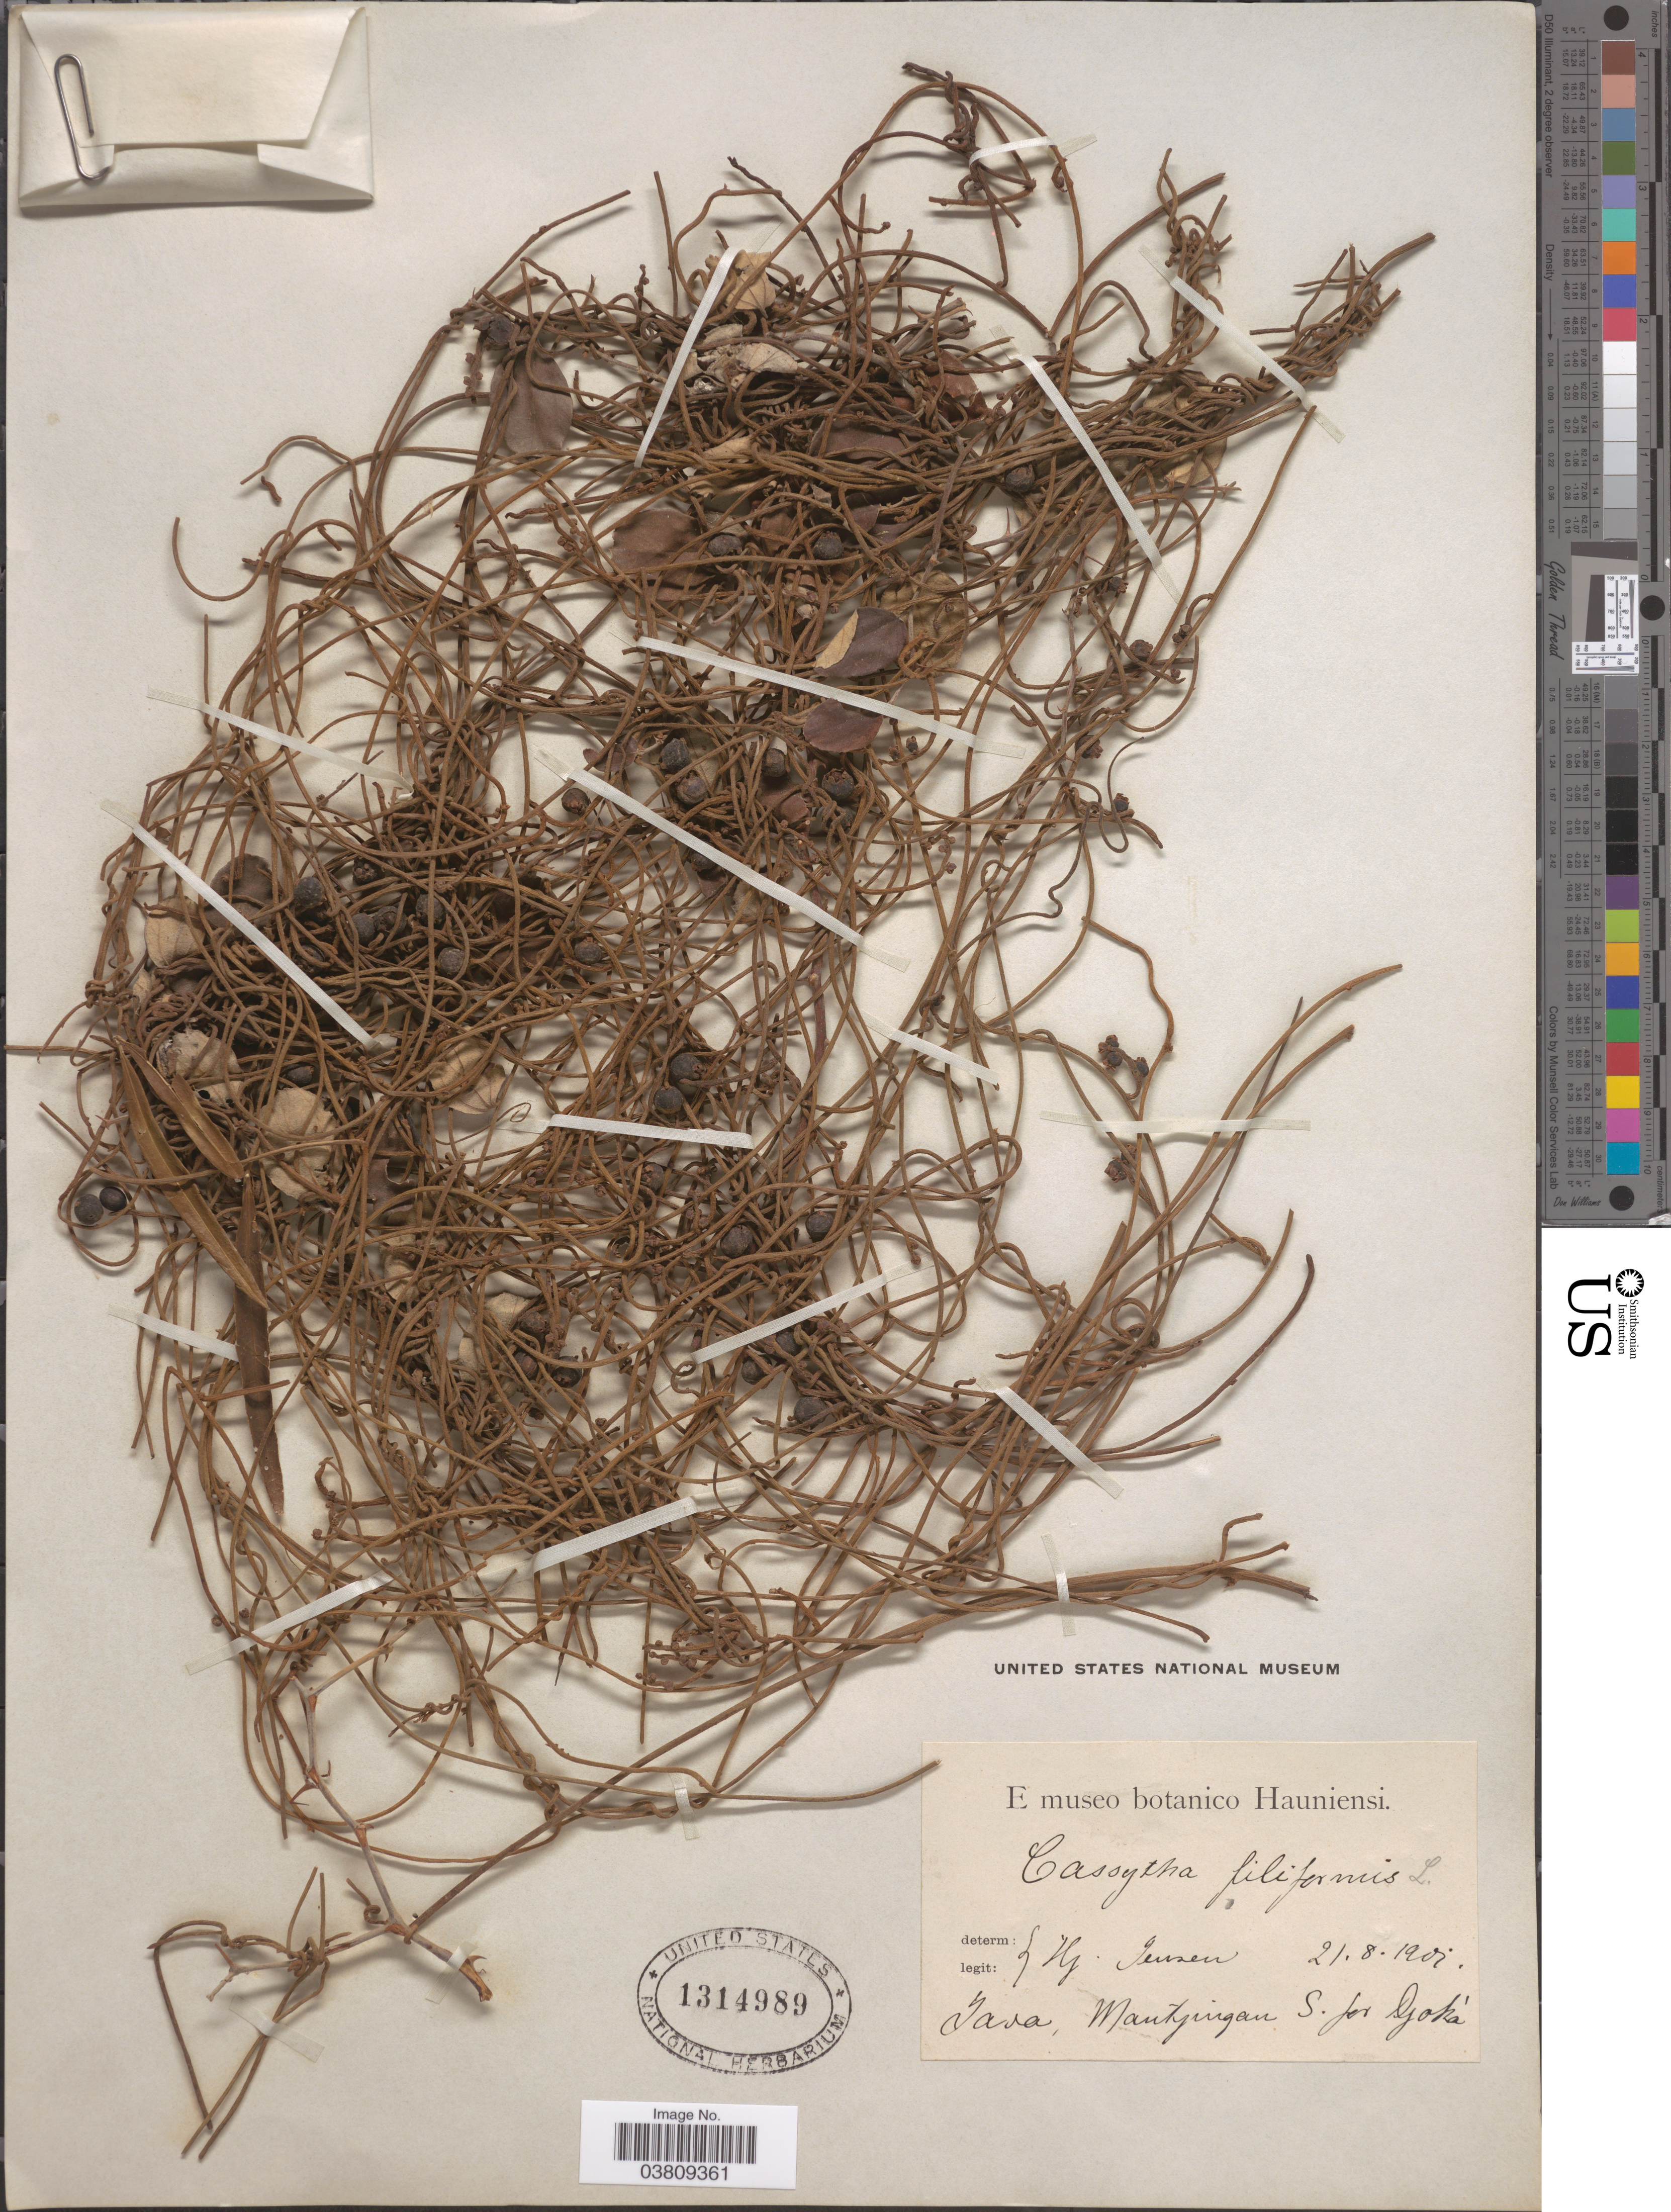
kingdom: Plantae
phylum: Tracheophyta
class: Magnoliopsida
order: Laurales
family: Lauraceae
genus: Cassytha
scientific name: Cassytha filiformis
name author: L.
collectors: H. Jensen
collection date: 1901-08-21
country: Indonesia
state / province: Java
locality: Mantjingan S. for Djoka. [interpreted]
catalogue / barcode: US 1314989